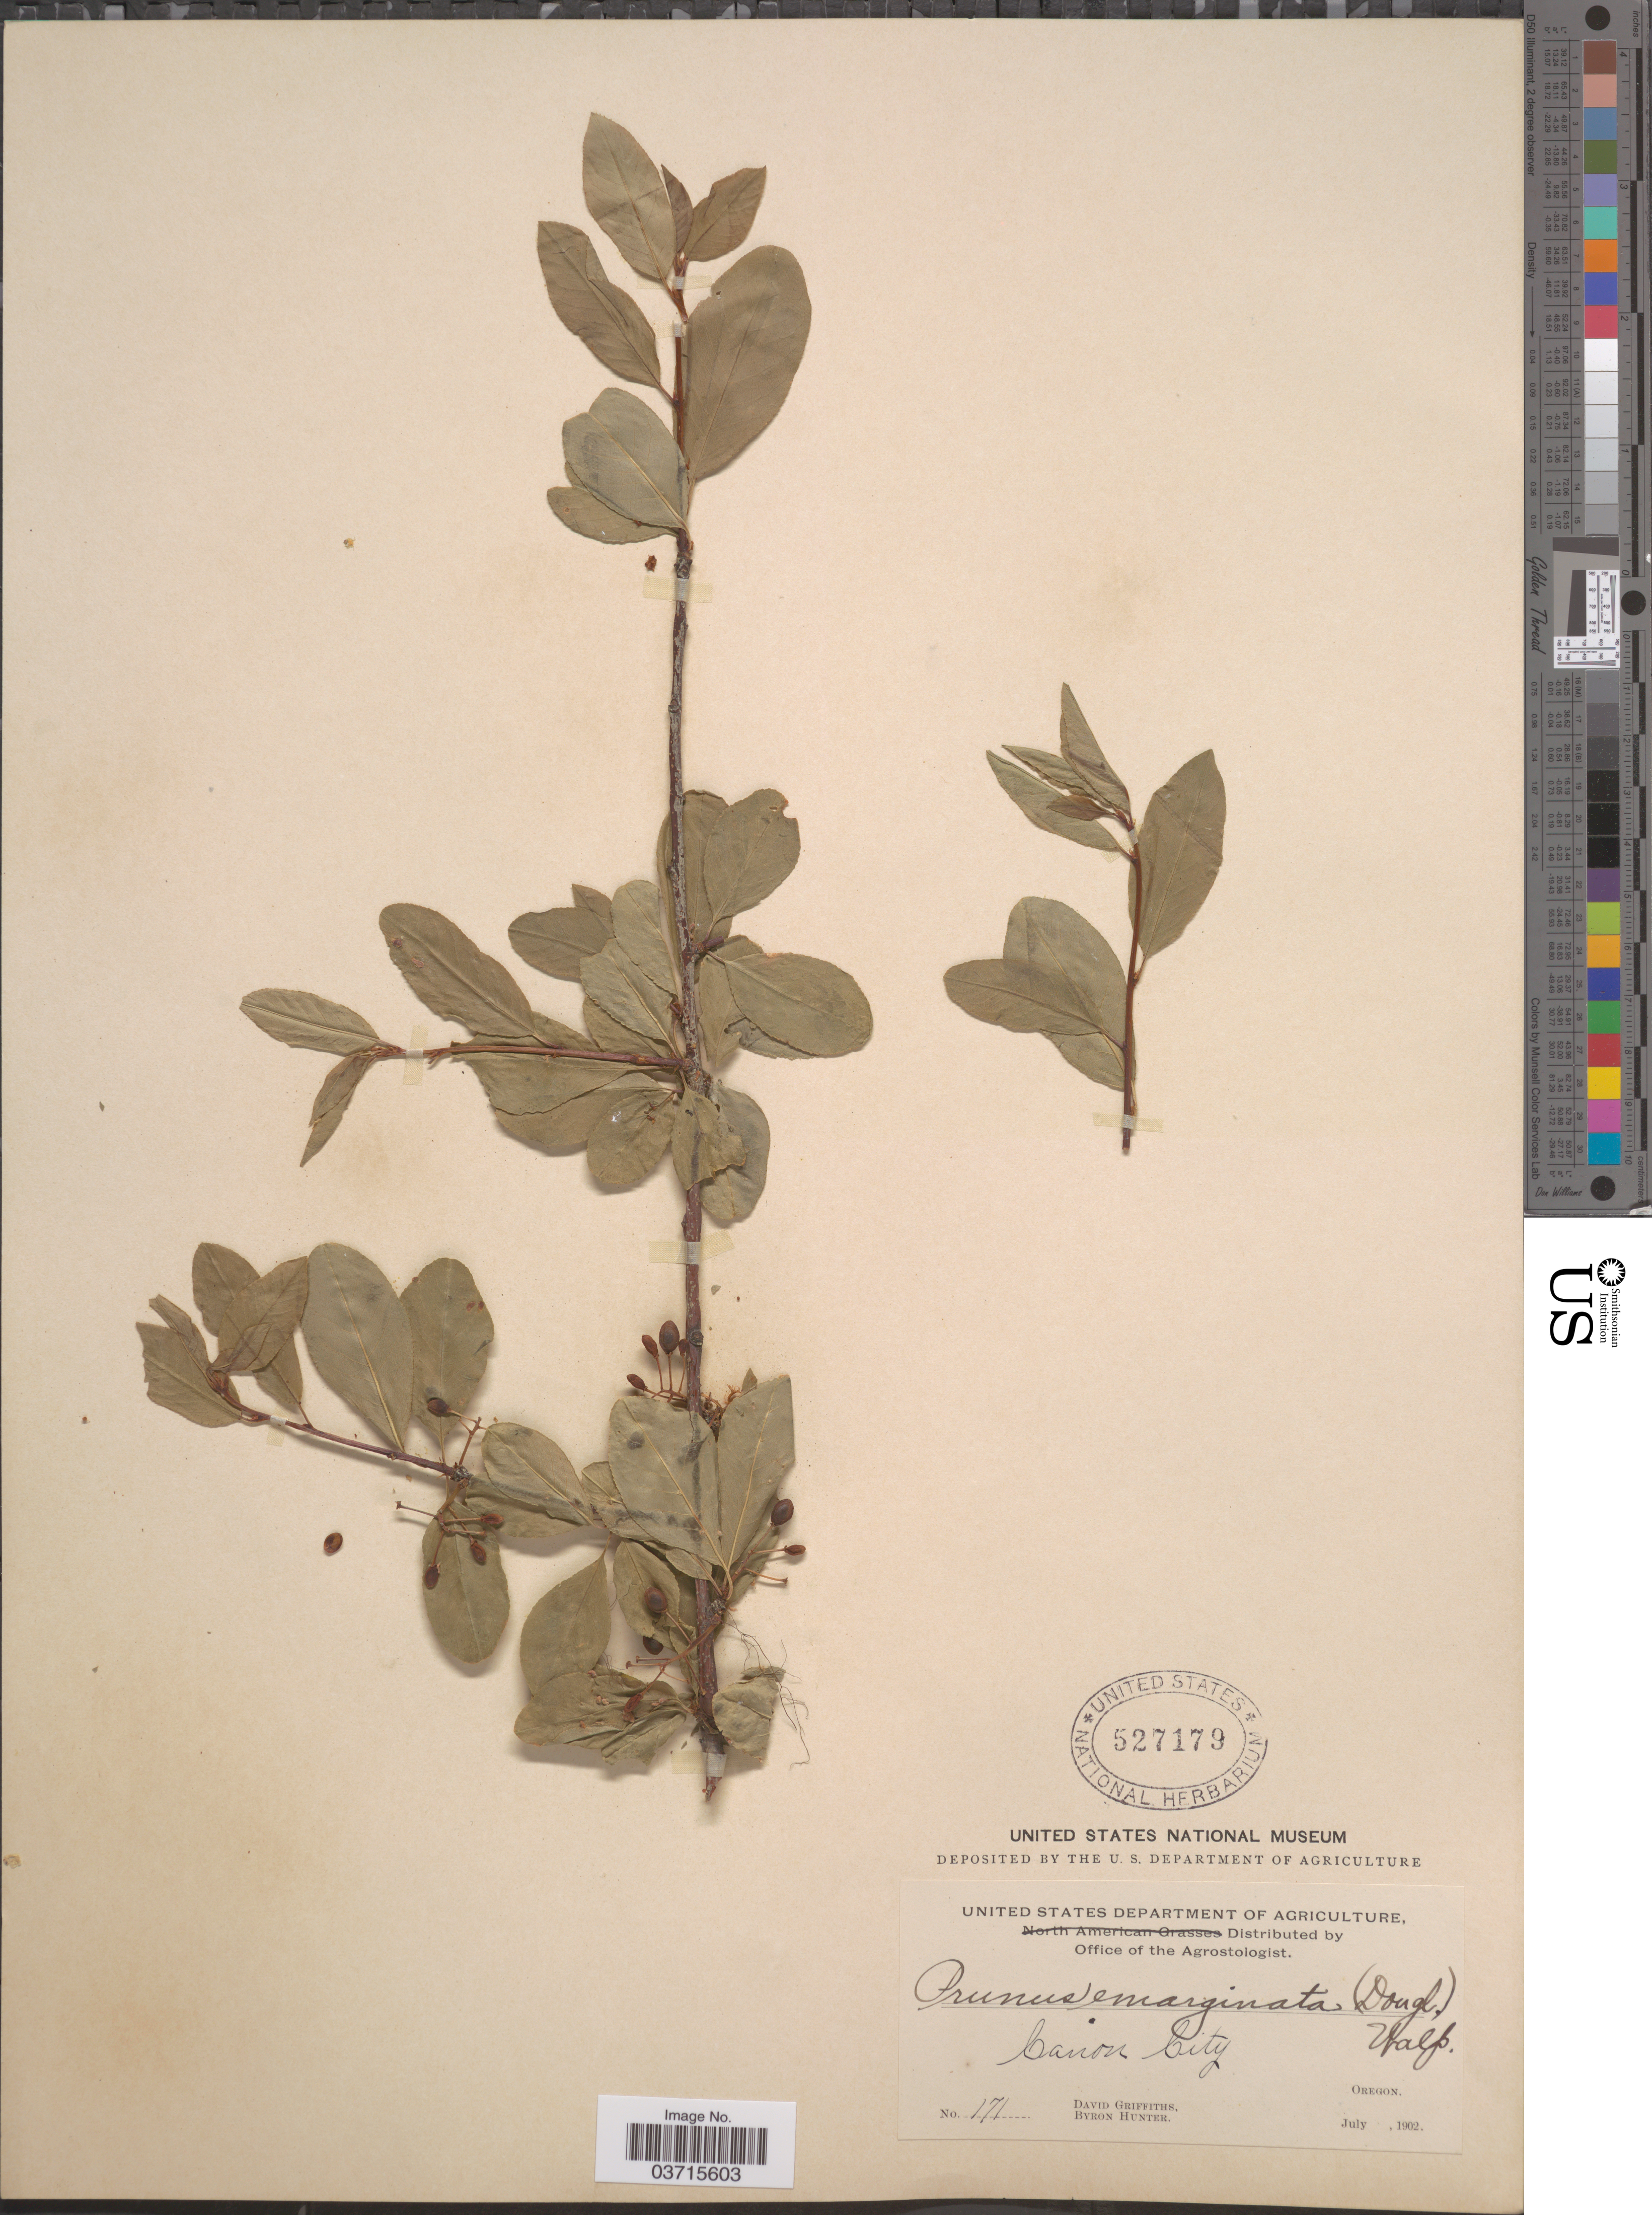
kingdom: Plantae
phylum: Tracheophyta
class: Magnoliopsida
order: Rosales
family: Rosaceae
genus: Prunus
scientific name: Prunus emarginata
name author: (Douglas ex Hook.) Eaton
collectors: D. Griffiths & B. Hunter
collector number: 171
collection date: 1902-07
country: United States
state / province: Oregon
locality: Canon City.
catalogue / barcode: US 527179